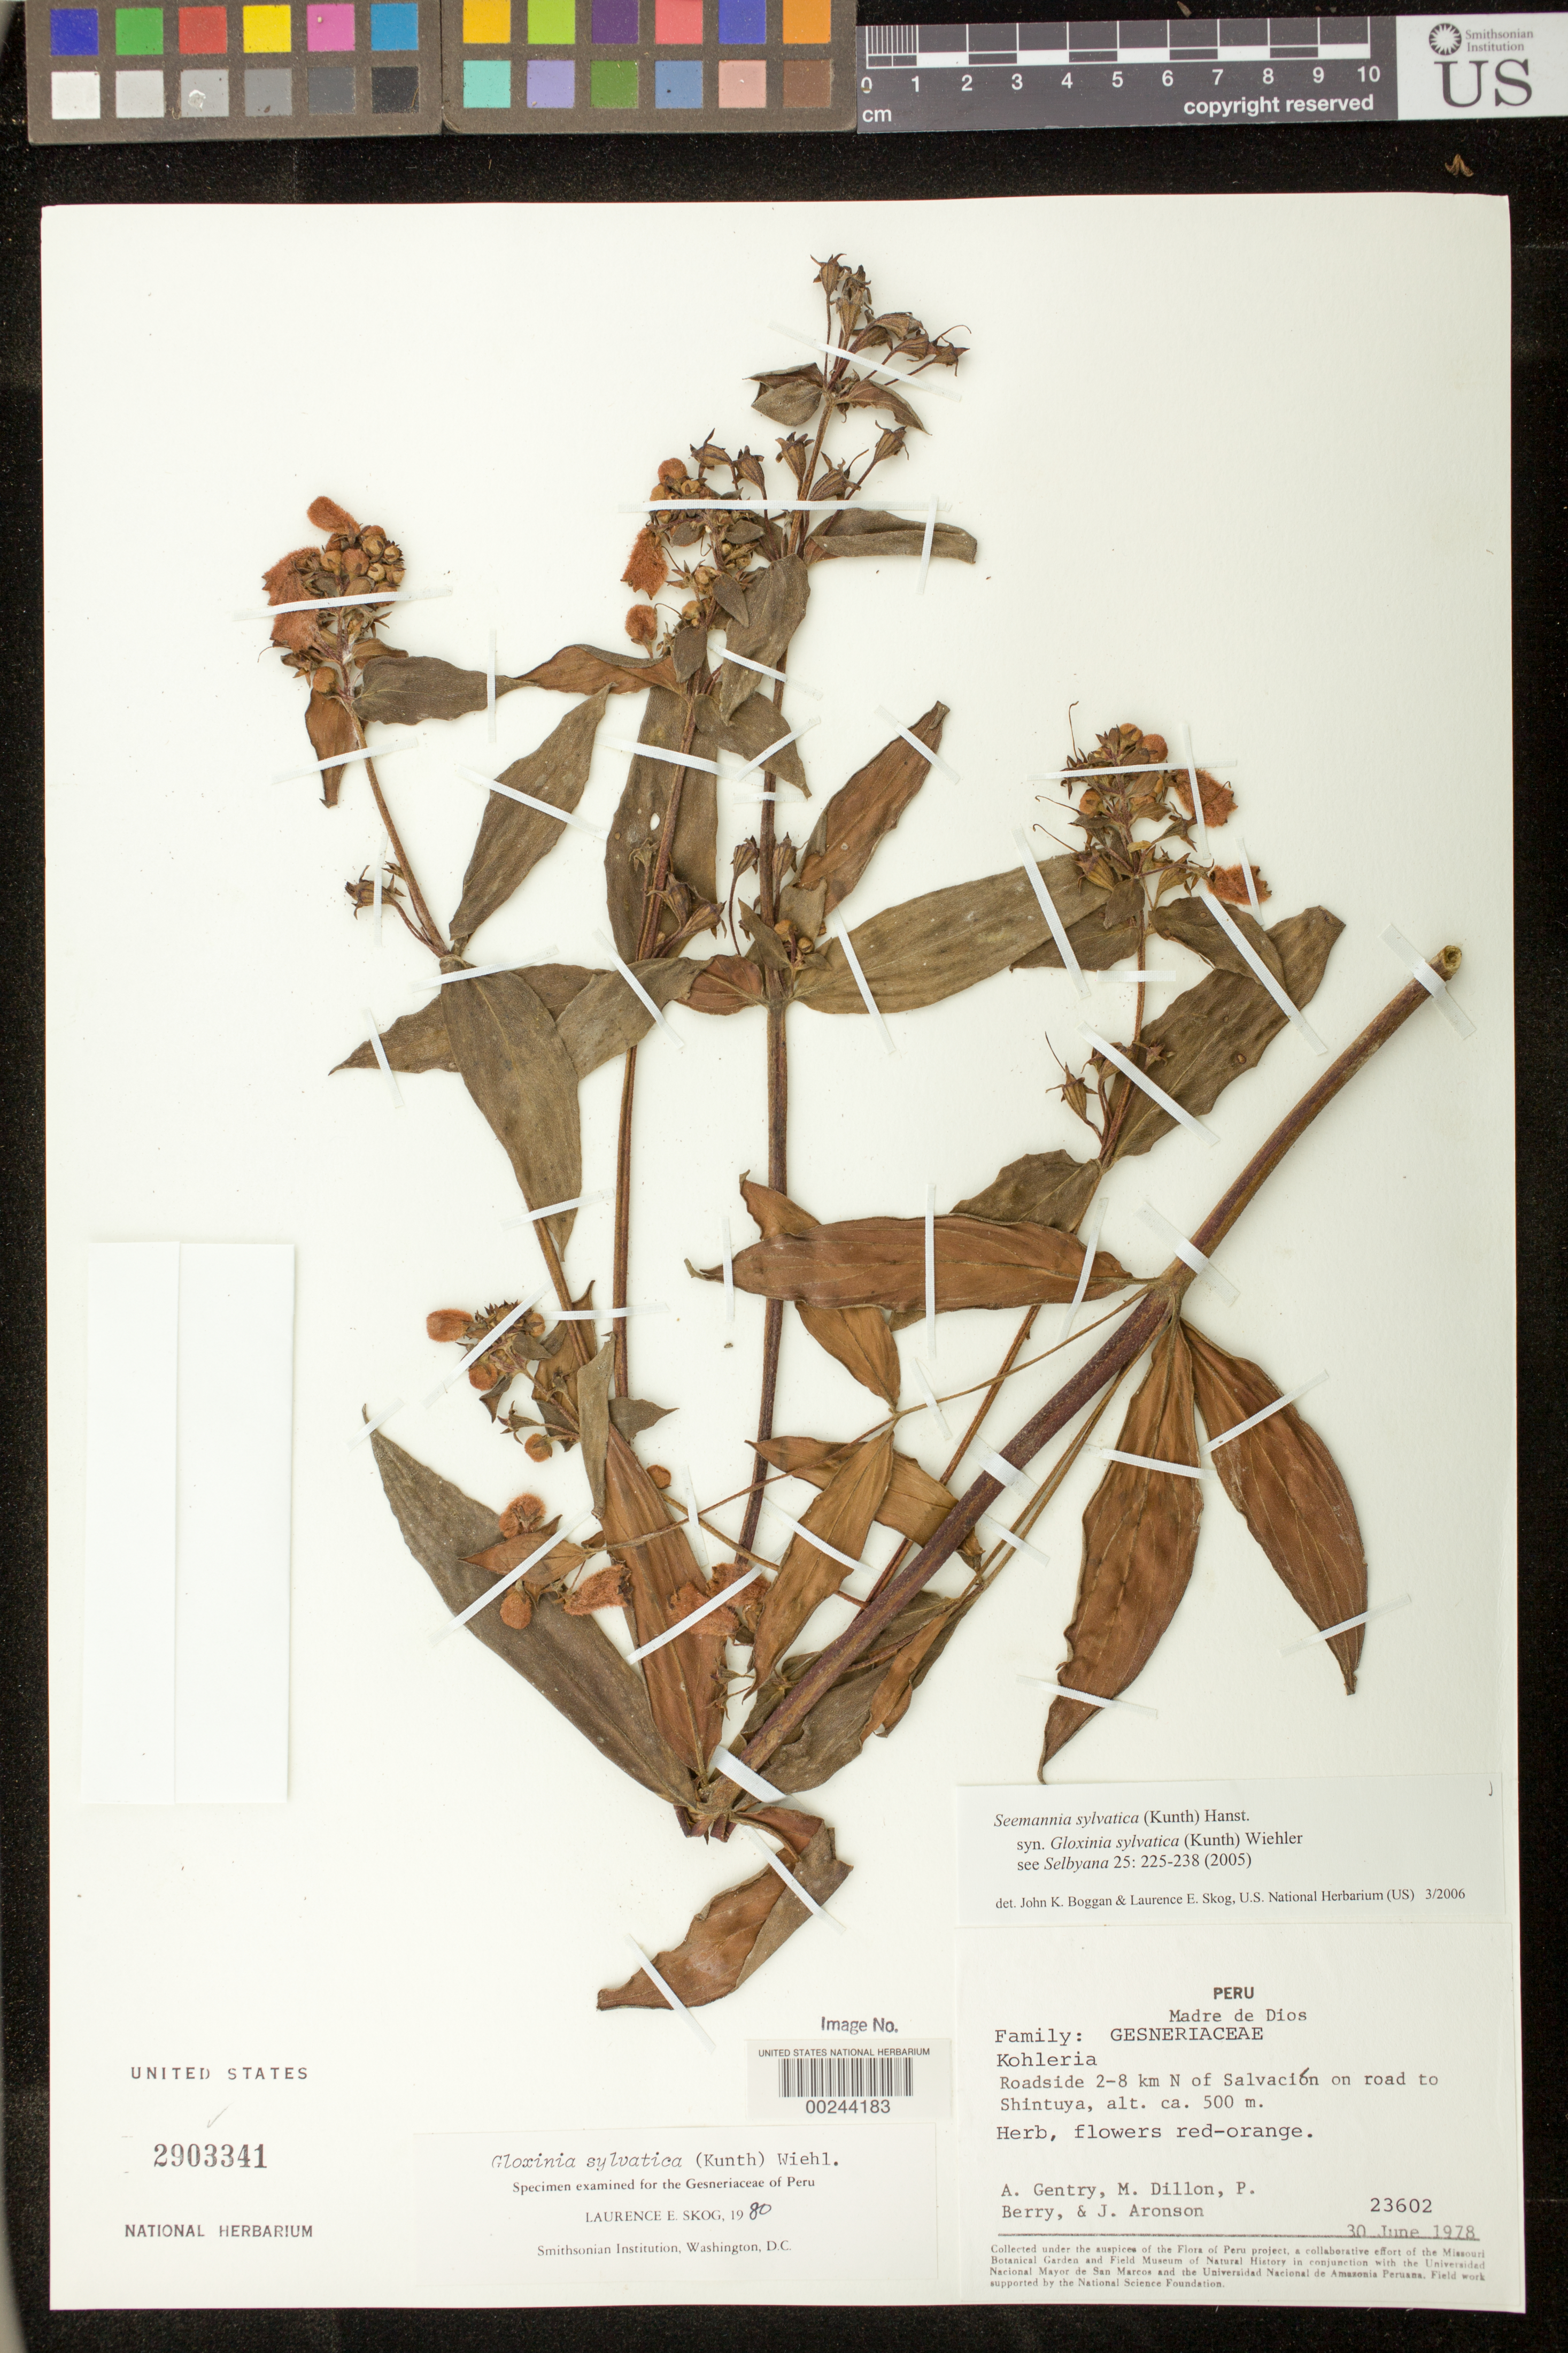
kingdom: Plantae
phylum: Tracheophyta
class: Magnoliopsida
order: Lamiales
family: Gesneriaceae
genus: Seemannia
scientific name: Seemannia sylvatica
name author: (Kunth) Hanst.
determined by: Boggan, J. K.; Skog, L. E.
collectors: A. H. Gentry, M. O. Dillon, P. Berry & J. Aronson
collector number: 23602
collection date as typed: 30 Jun 1978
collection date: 1978-06-30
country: Peru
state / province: Madre de Dios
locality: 2-8 km N of Salvacion on road to Shintuya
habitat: Roadside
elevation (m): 500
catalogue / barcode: US 2903341